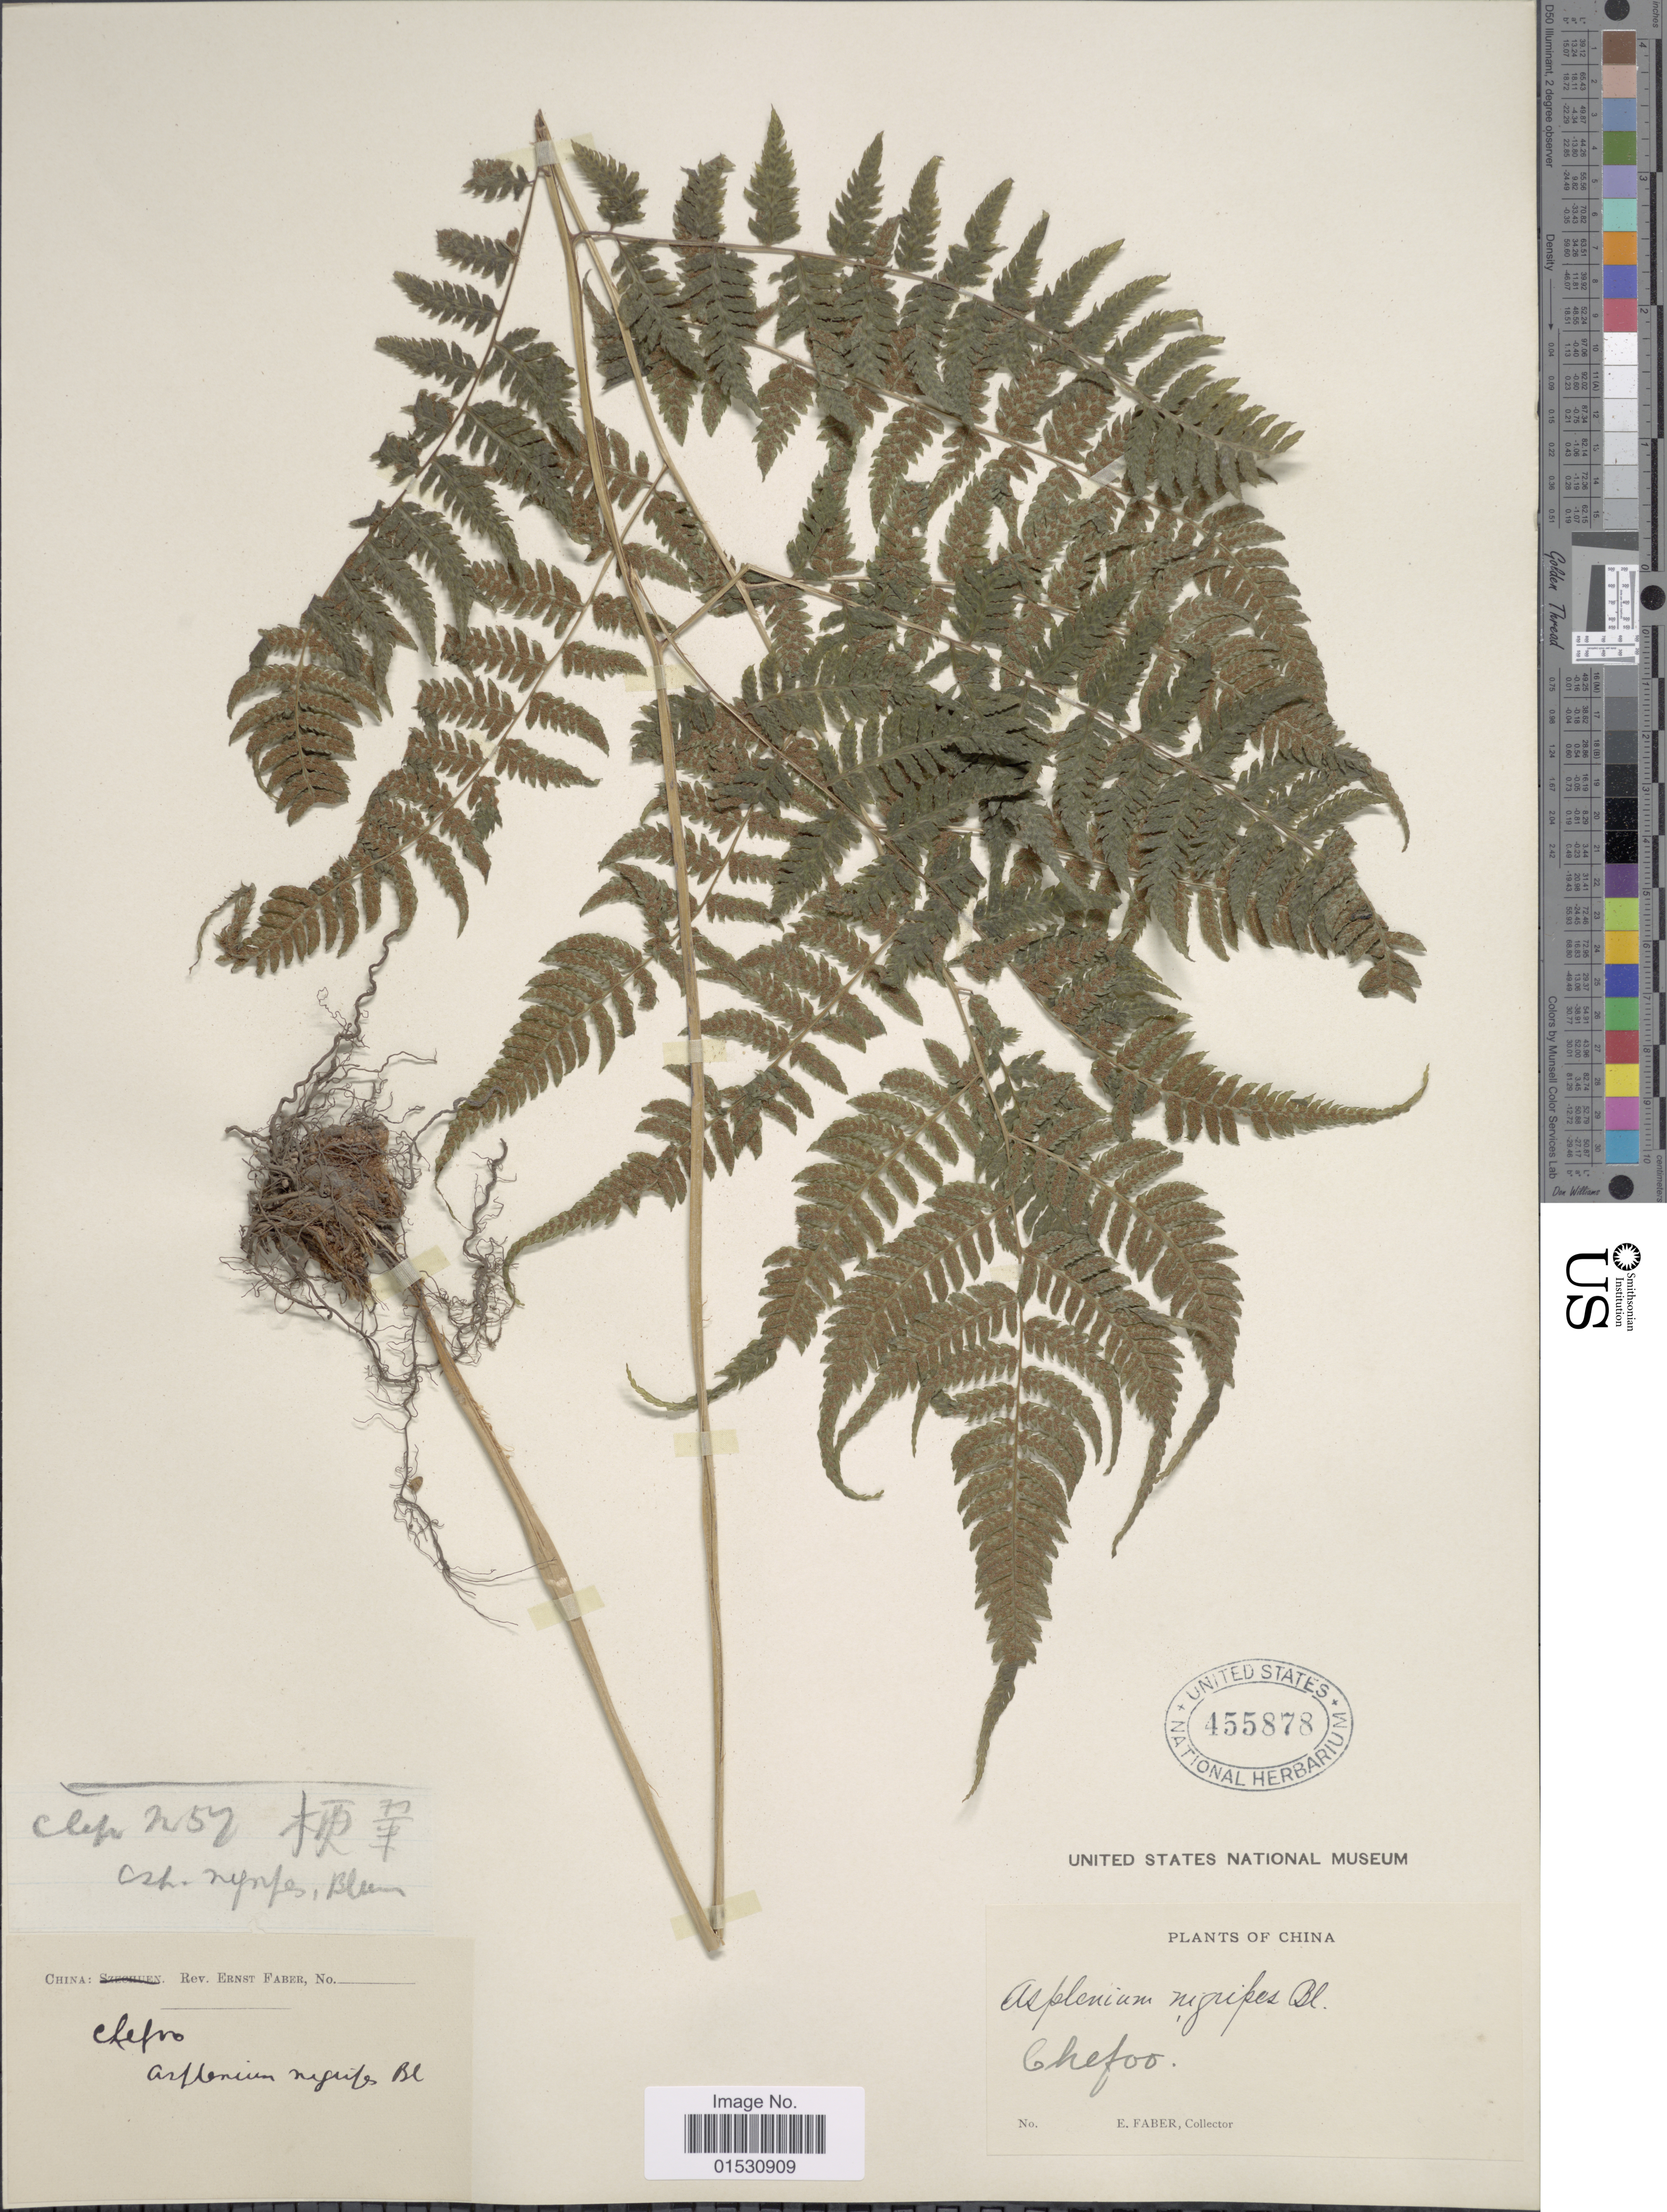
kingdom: Plantae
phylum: Tracheophyta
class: Polypodiopsida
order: Polypodiales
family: Athyriaceae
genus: Athyrium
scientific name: Athyrium nigripes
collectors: E. Faber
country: China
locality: Chefoo.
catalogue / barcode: US 455878